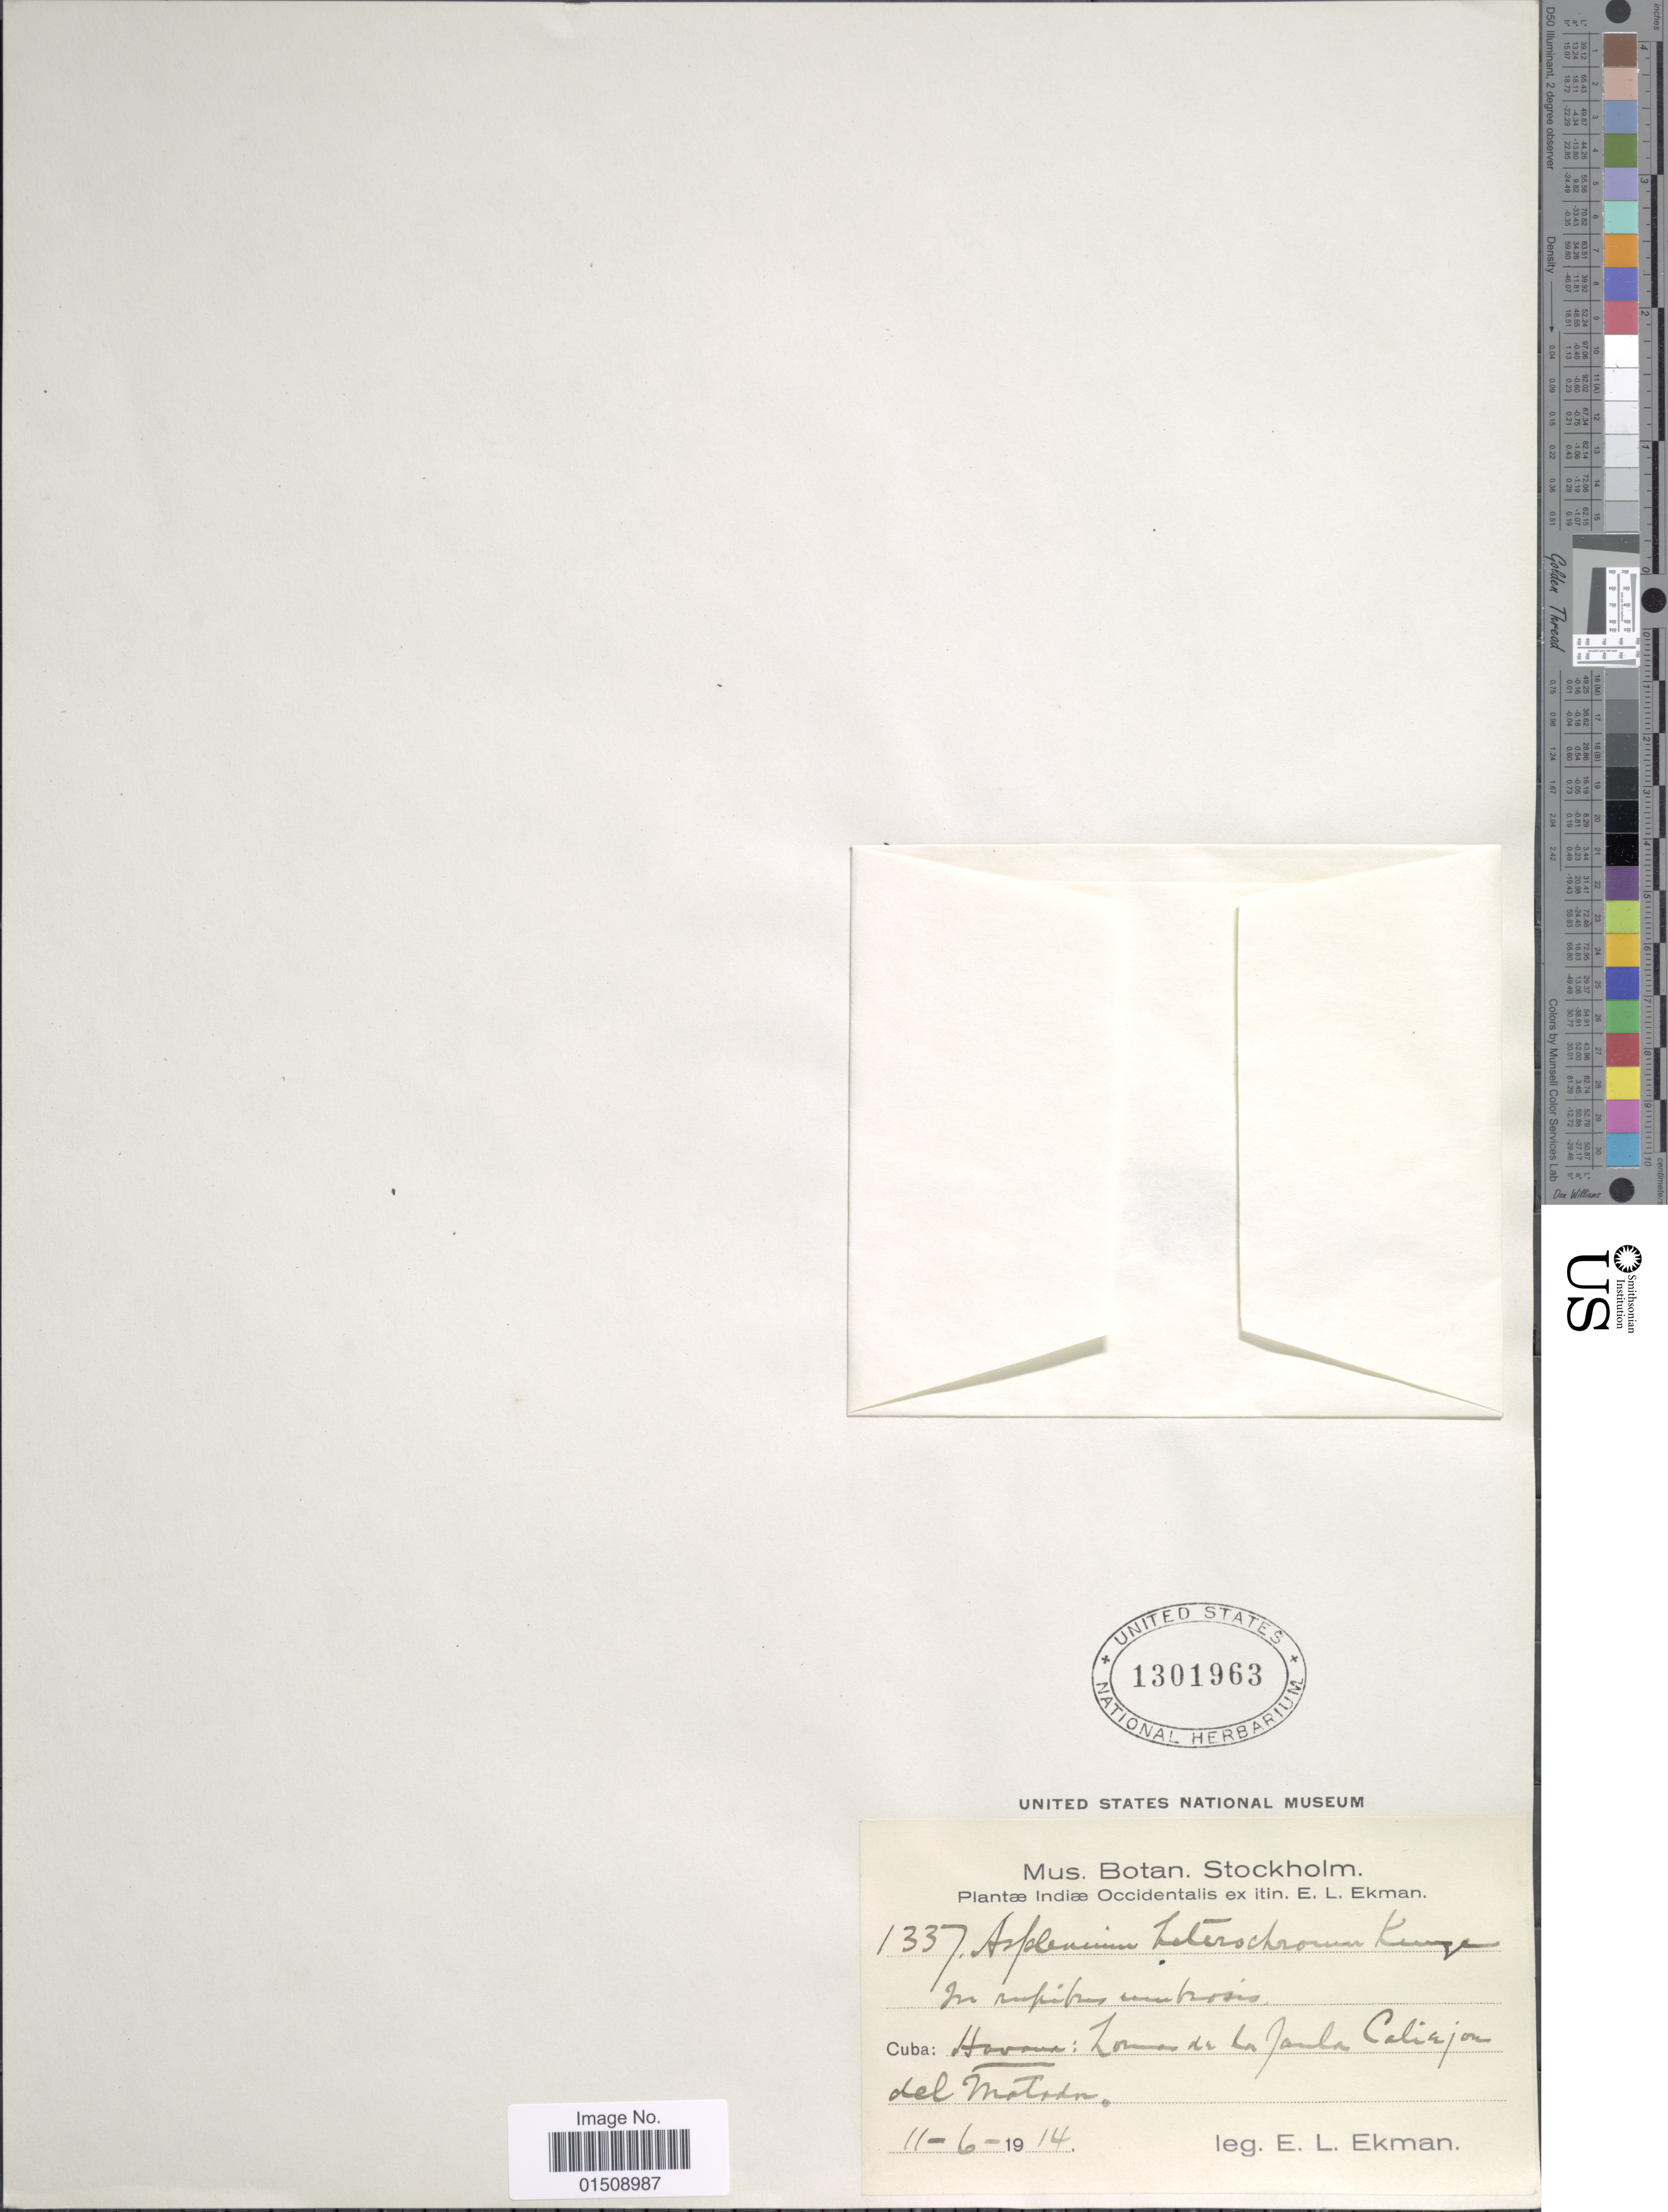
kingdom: Plantae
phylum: Tracheophyta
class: Polypodiopsida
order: Polypodiales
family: Aspleniaceae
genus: Asplenium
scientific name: Asplenium heterochroum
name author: Kunze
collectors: E. L. Ekman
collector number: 1337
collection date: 1914-06-11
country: Cuba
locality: Cuba: Havana: Lomas de la Jaula Callejón del Matador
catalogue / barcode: US 1301963